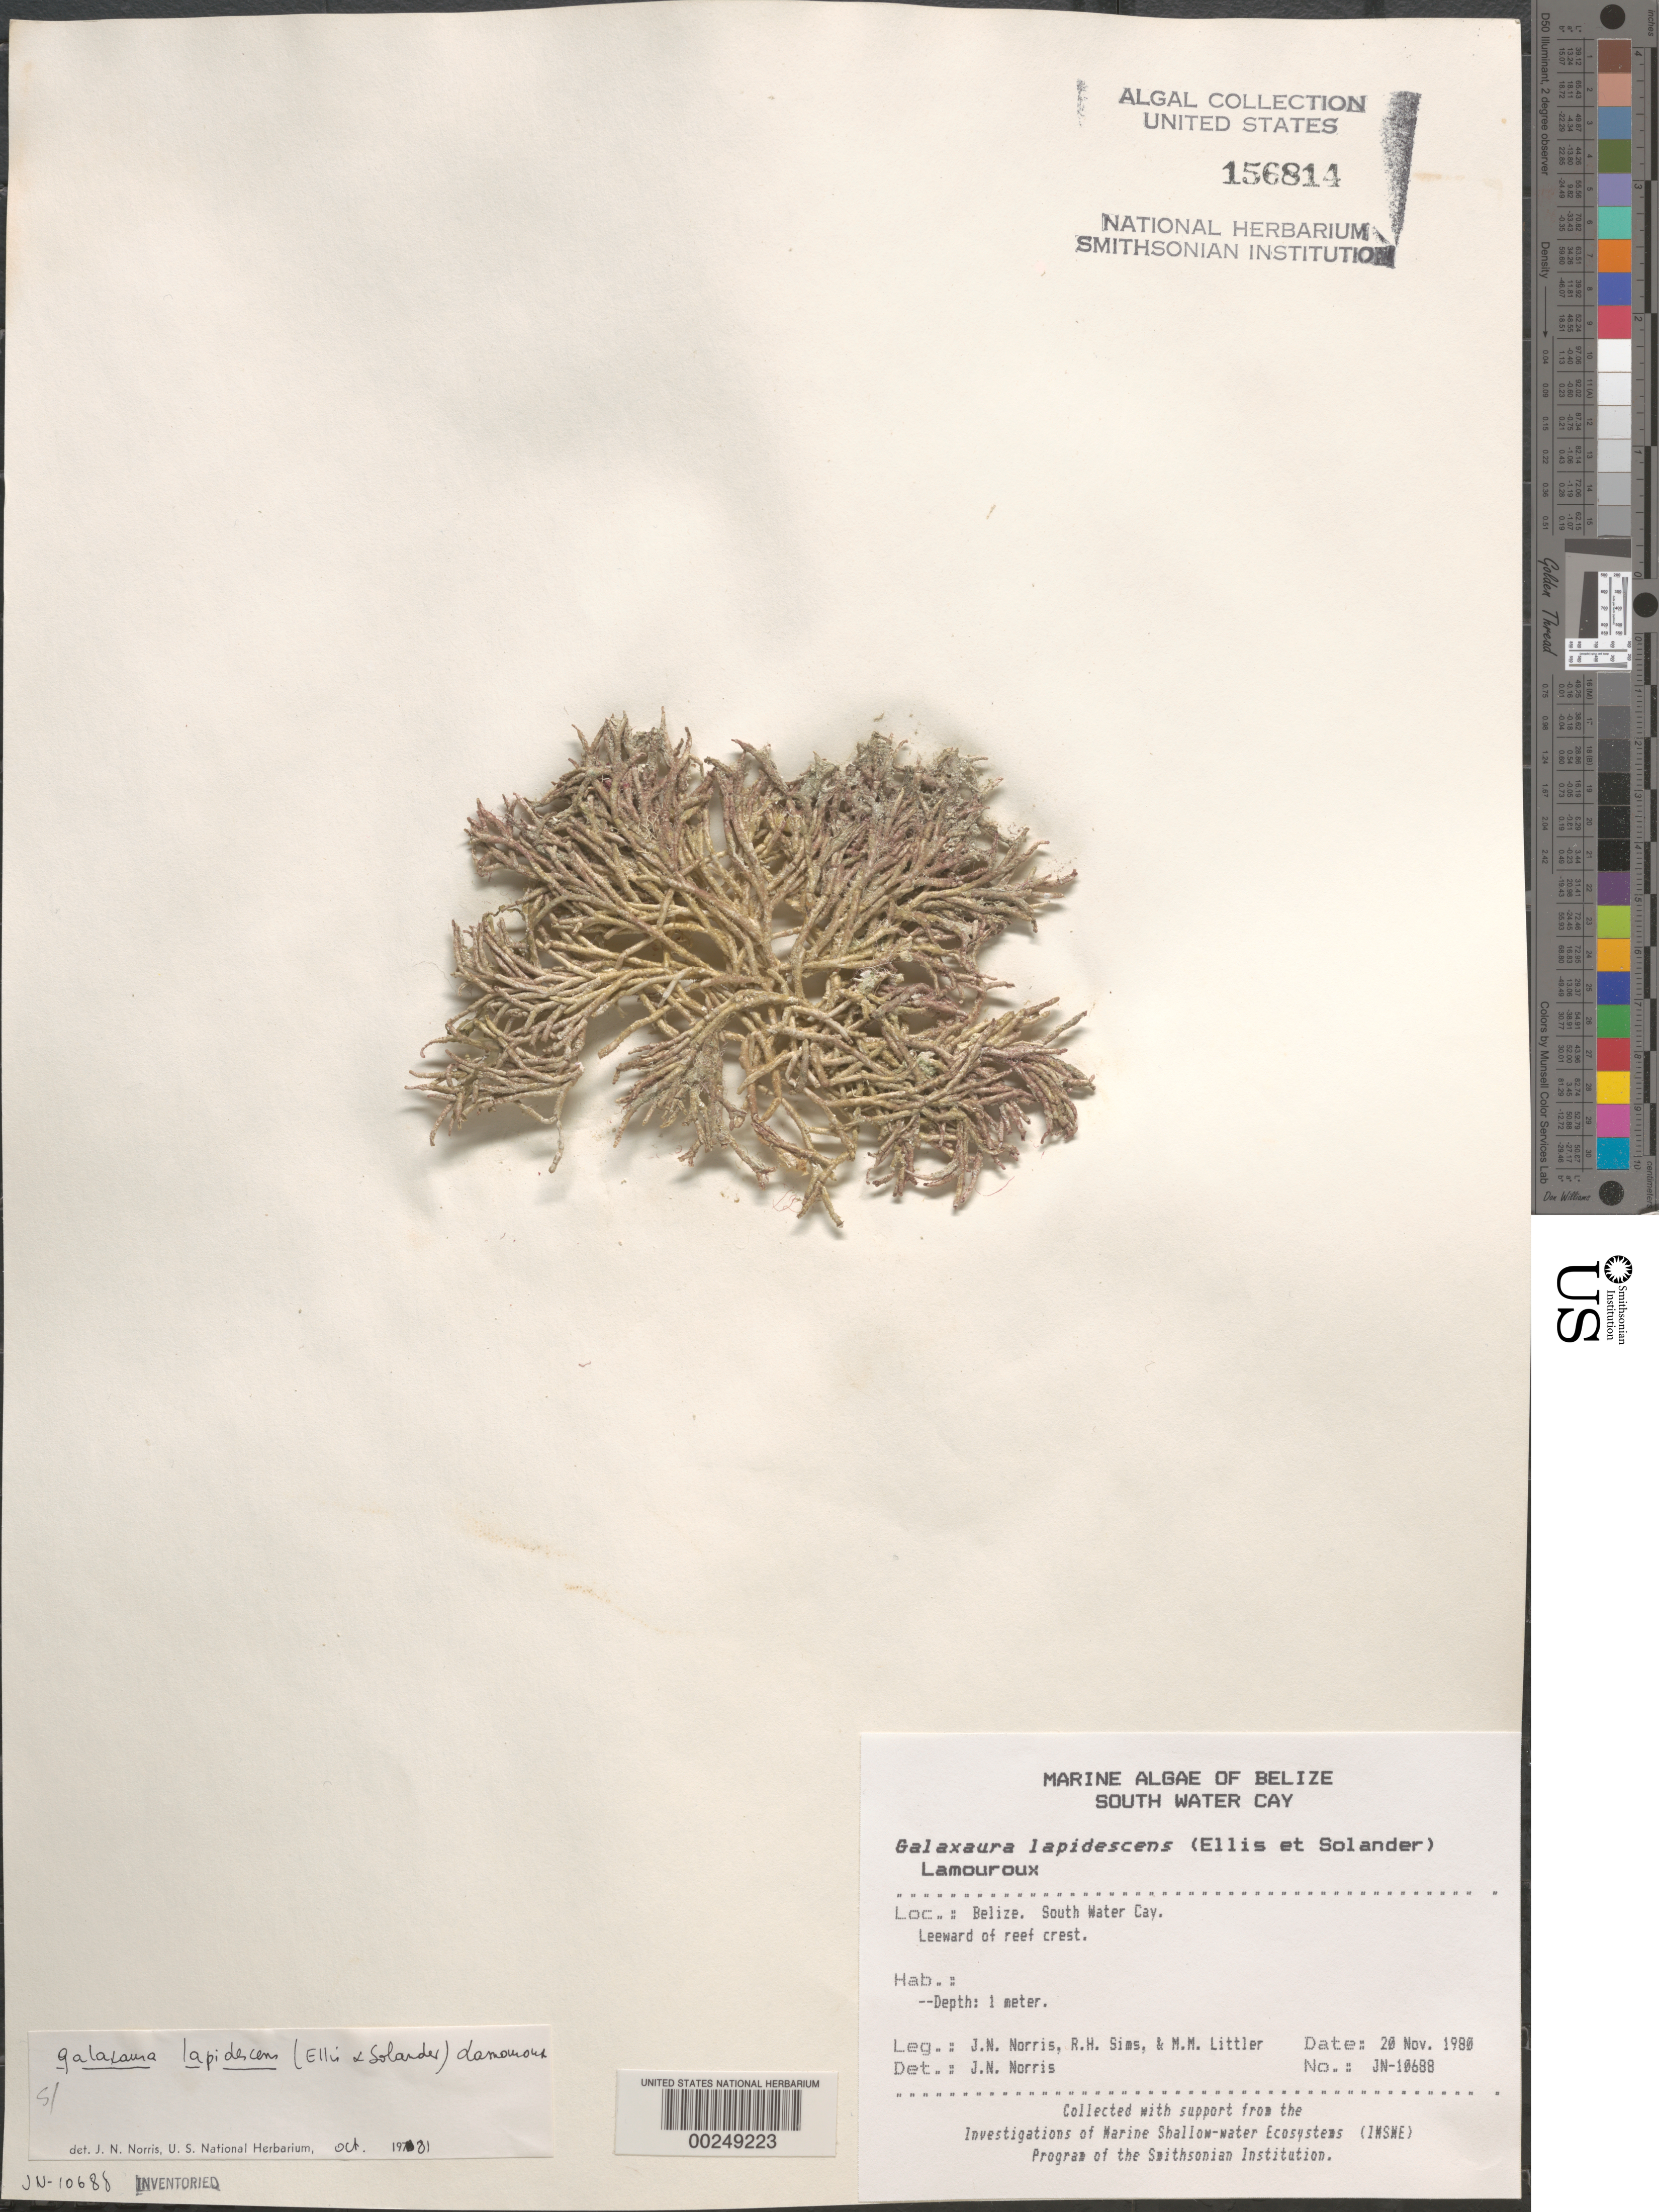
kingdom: Plantae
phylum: Rhodophyta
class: Florideophyceae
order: Nemaliales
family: Galaxauraceae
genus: Galaxaura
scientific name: Galaxaura rugosa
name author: (Ellis & Sol.) J.V.Lamouroux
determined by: Algae name updating Project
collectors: J. N. Norris, R. H. Sims & M. M. Littler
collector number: JN-10688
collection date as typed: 20 Nov 1980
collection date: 1980-11-20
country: Belize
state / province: Stann Creek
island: South Water Cay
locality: Leeward of reef crest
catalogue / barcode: US 156814